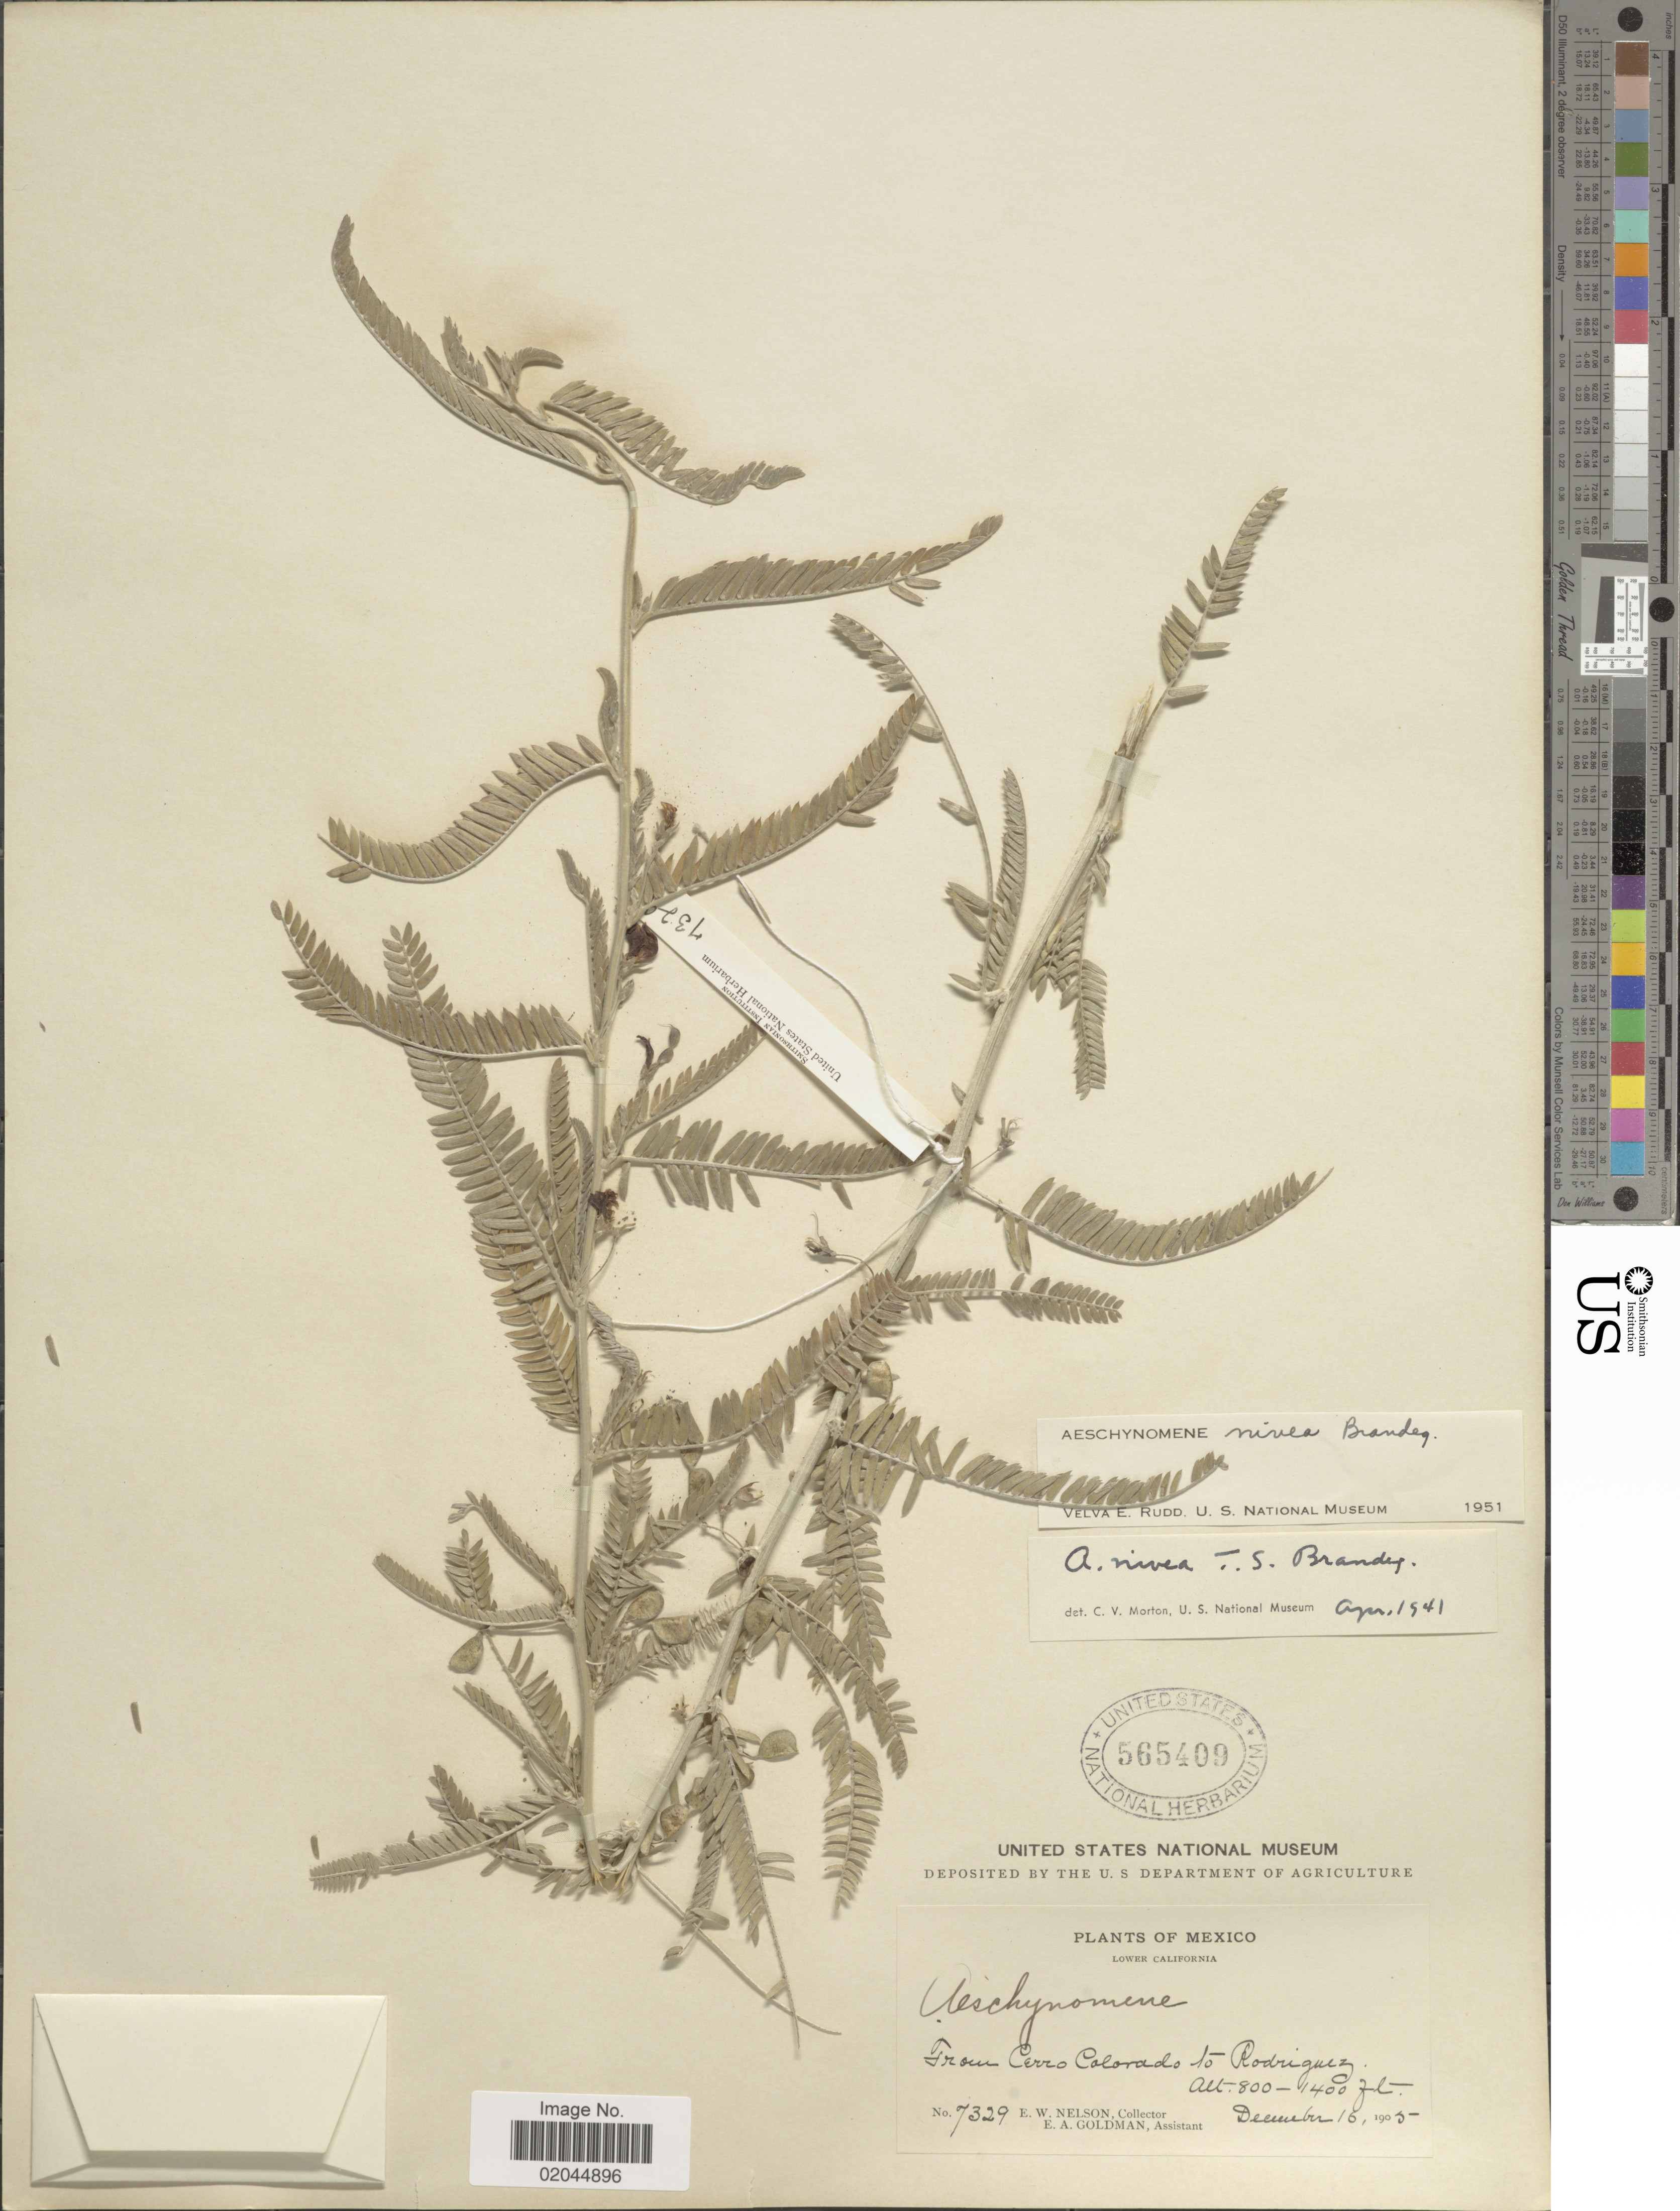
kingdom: Plantae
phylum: Tracheophyta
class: Magnoliopsida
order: Fabales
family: Fabaceae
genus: Aeschynomene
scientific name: Aeschynomene nivea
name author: Brandegee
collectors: E. W. Nelson & E. A. Goldman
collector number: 7329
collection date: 1905-12-16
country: Mexico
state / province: Baja California Norte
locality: From Cerro Colorado to Rodriguez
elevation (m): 244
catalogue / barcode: US 565409